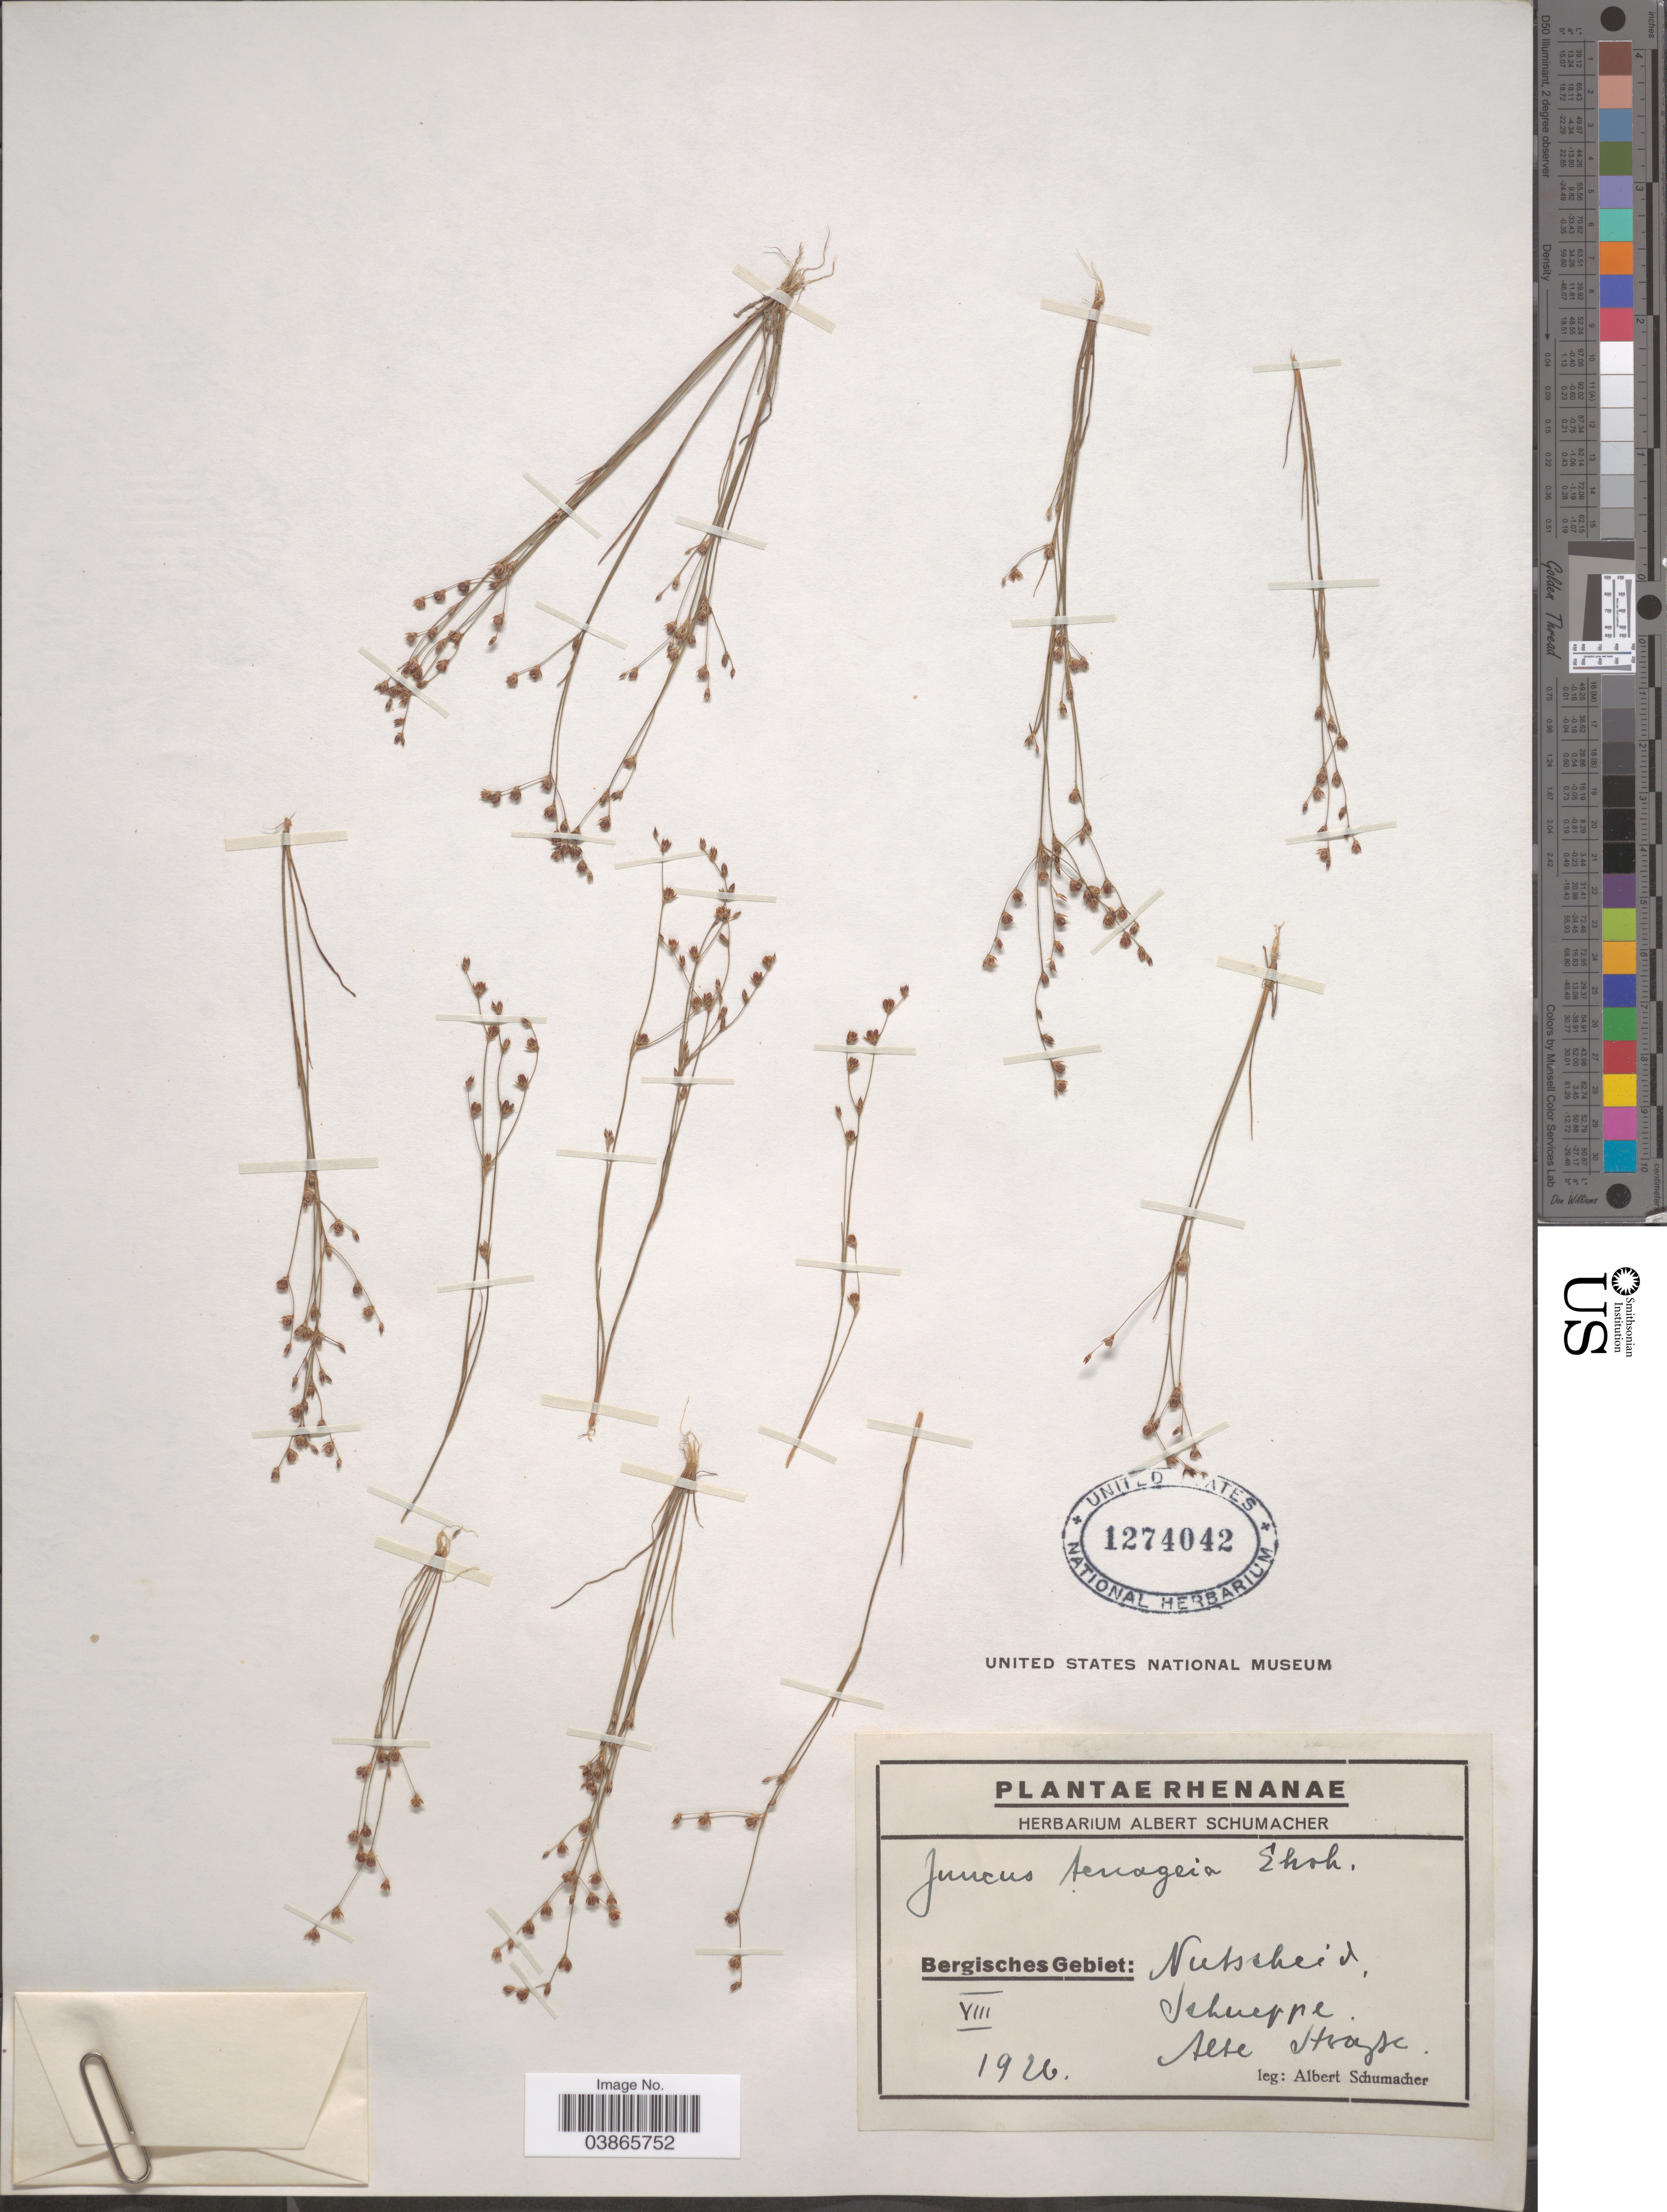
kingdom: Plantae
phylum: Tracheophyta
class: Liliopsida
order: Poales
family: Juncaceae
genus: Juncus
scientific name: Juncus tenageia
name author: Ehrh. ex L. f.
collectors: A. Schumacher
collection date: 1926-08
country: Germany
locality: Rhenanae. Bergisches Gebiet: Nutscheid, Schueppe. Alte Hsagse.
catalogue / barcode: US 1274042